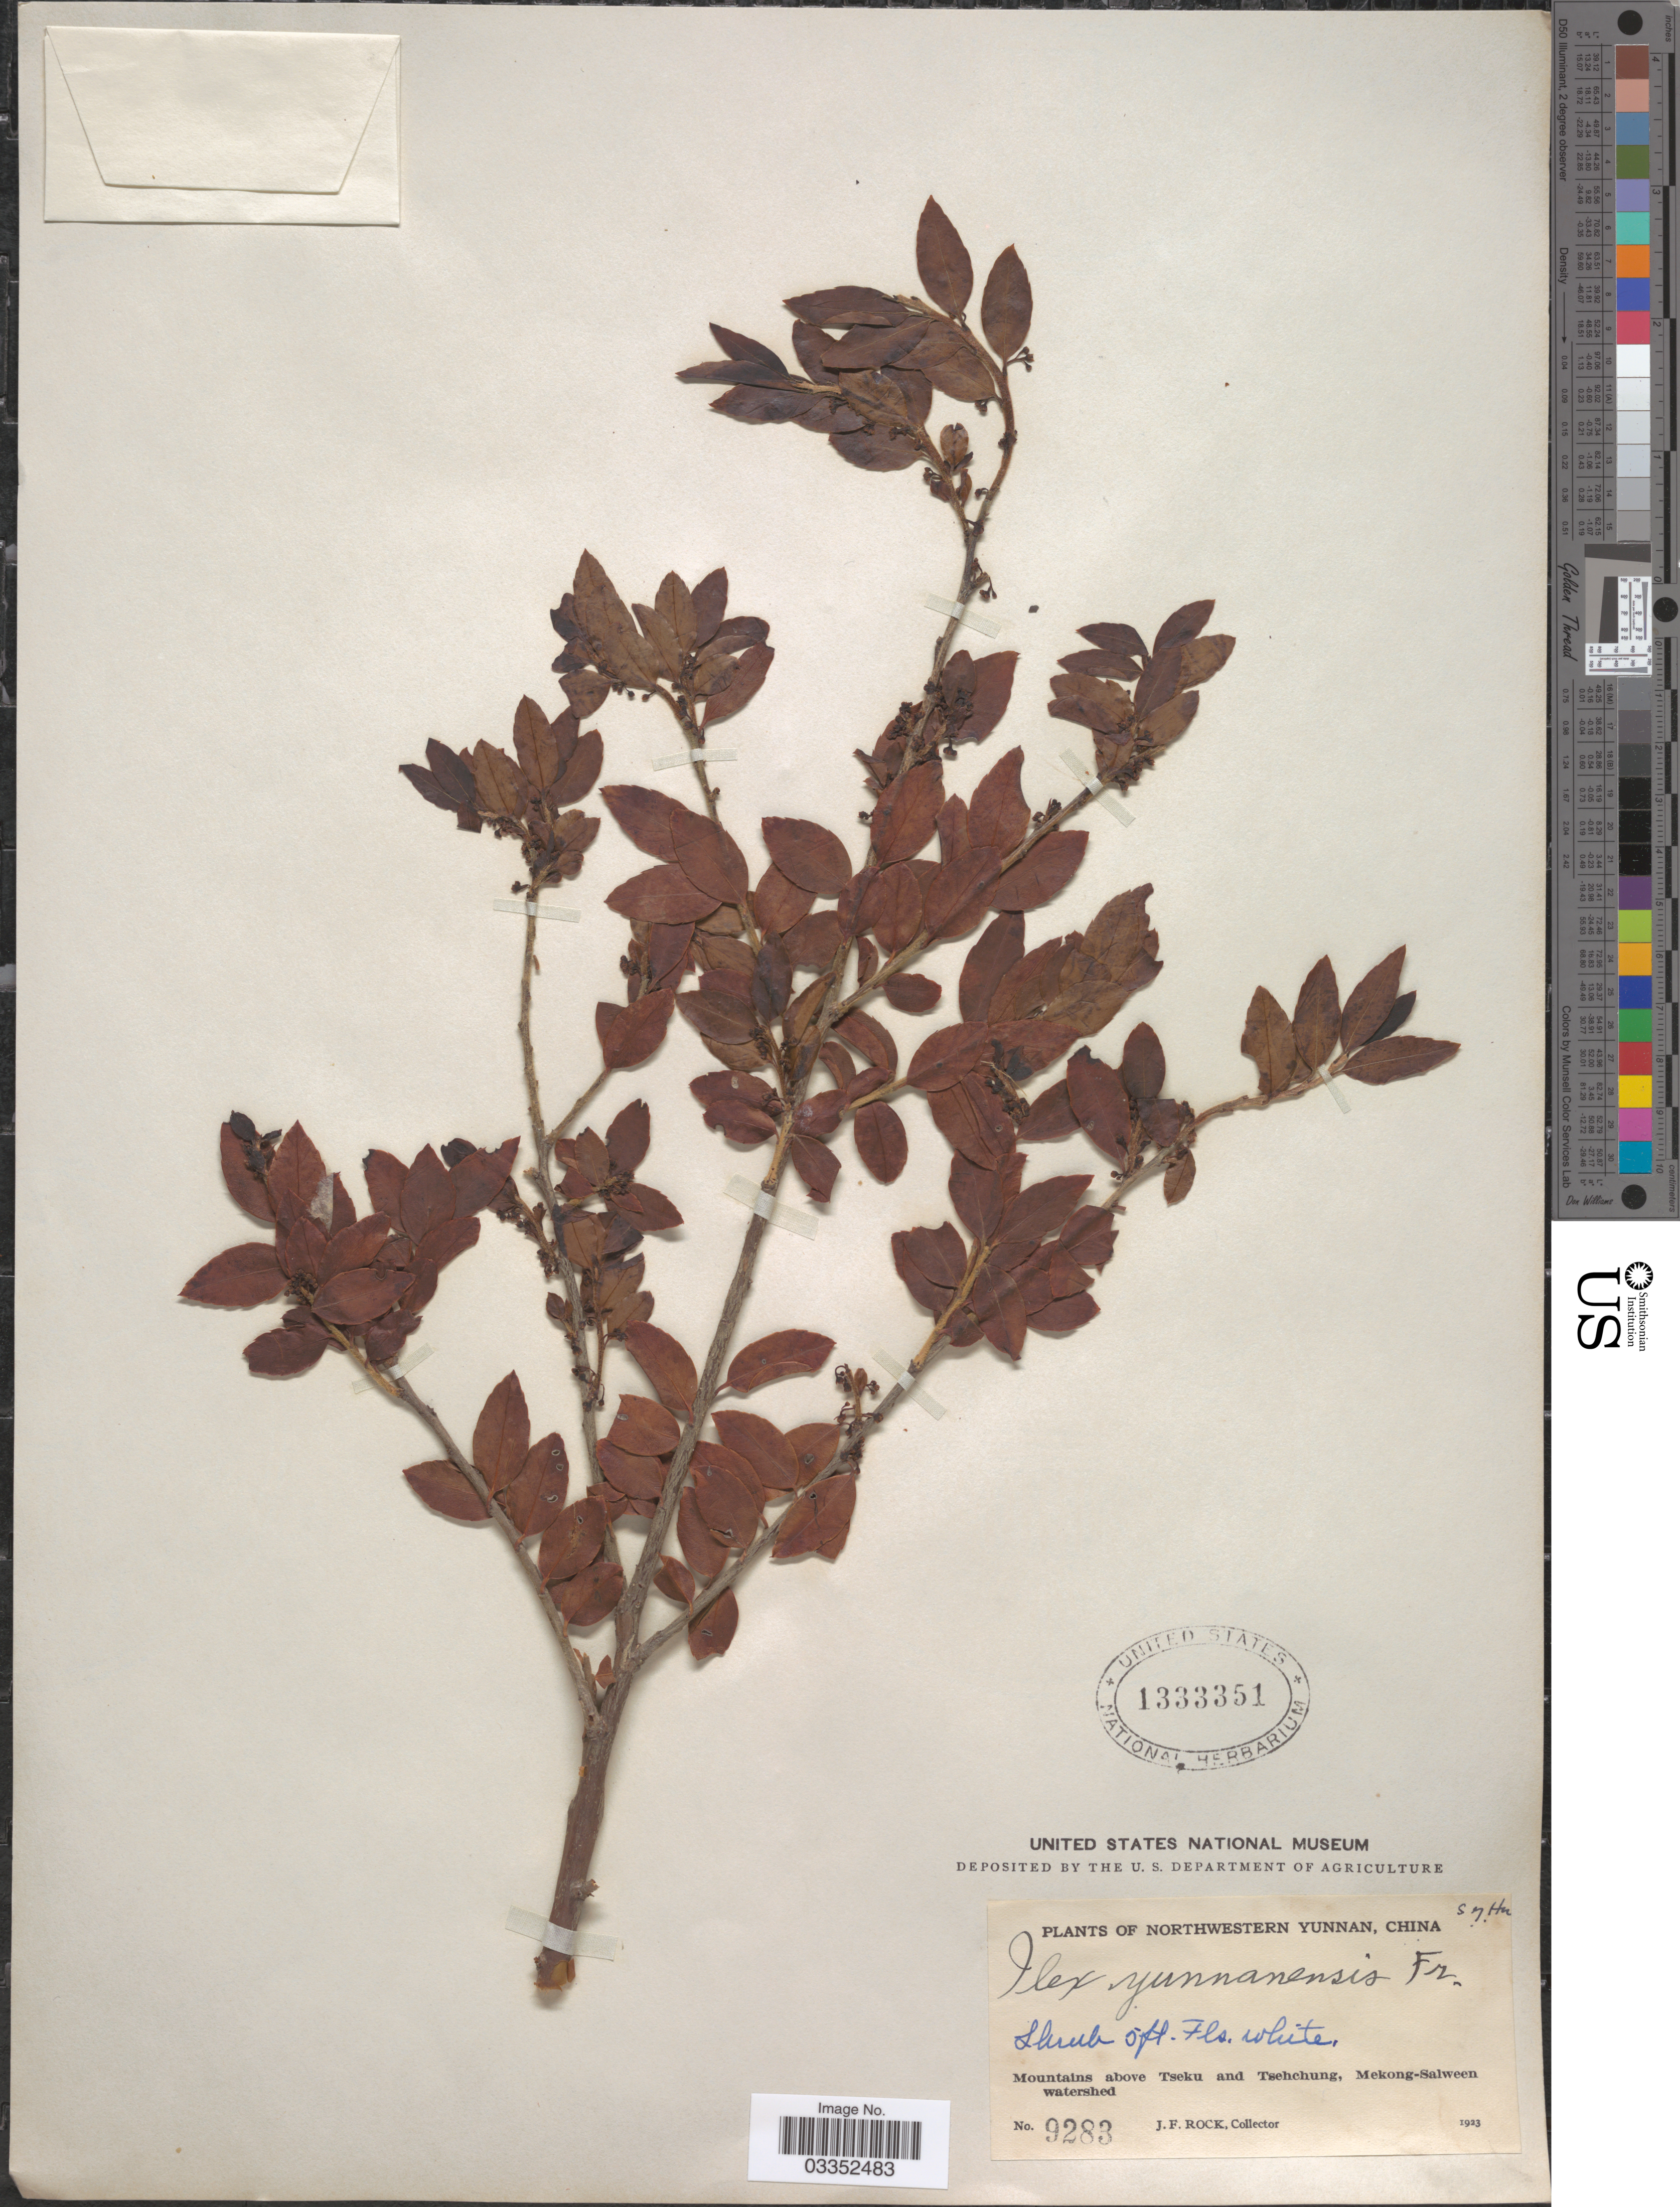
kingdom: Plantae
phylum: Tracheophyta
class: Magnoliopsida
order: Aquifoliales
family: Aquifoliaceae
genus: Ilex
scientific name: Ilex yunnanensis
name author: Franch.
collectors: J. Rock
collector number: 9283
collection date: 1923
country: China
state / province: Yunnan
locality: Northwestern Yunnan, Mountains above Tseku and Tsehchung, Mekong-Salween watershed.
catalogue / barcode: US 1333351